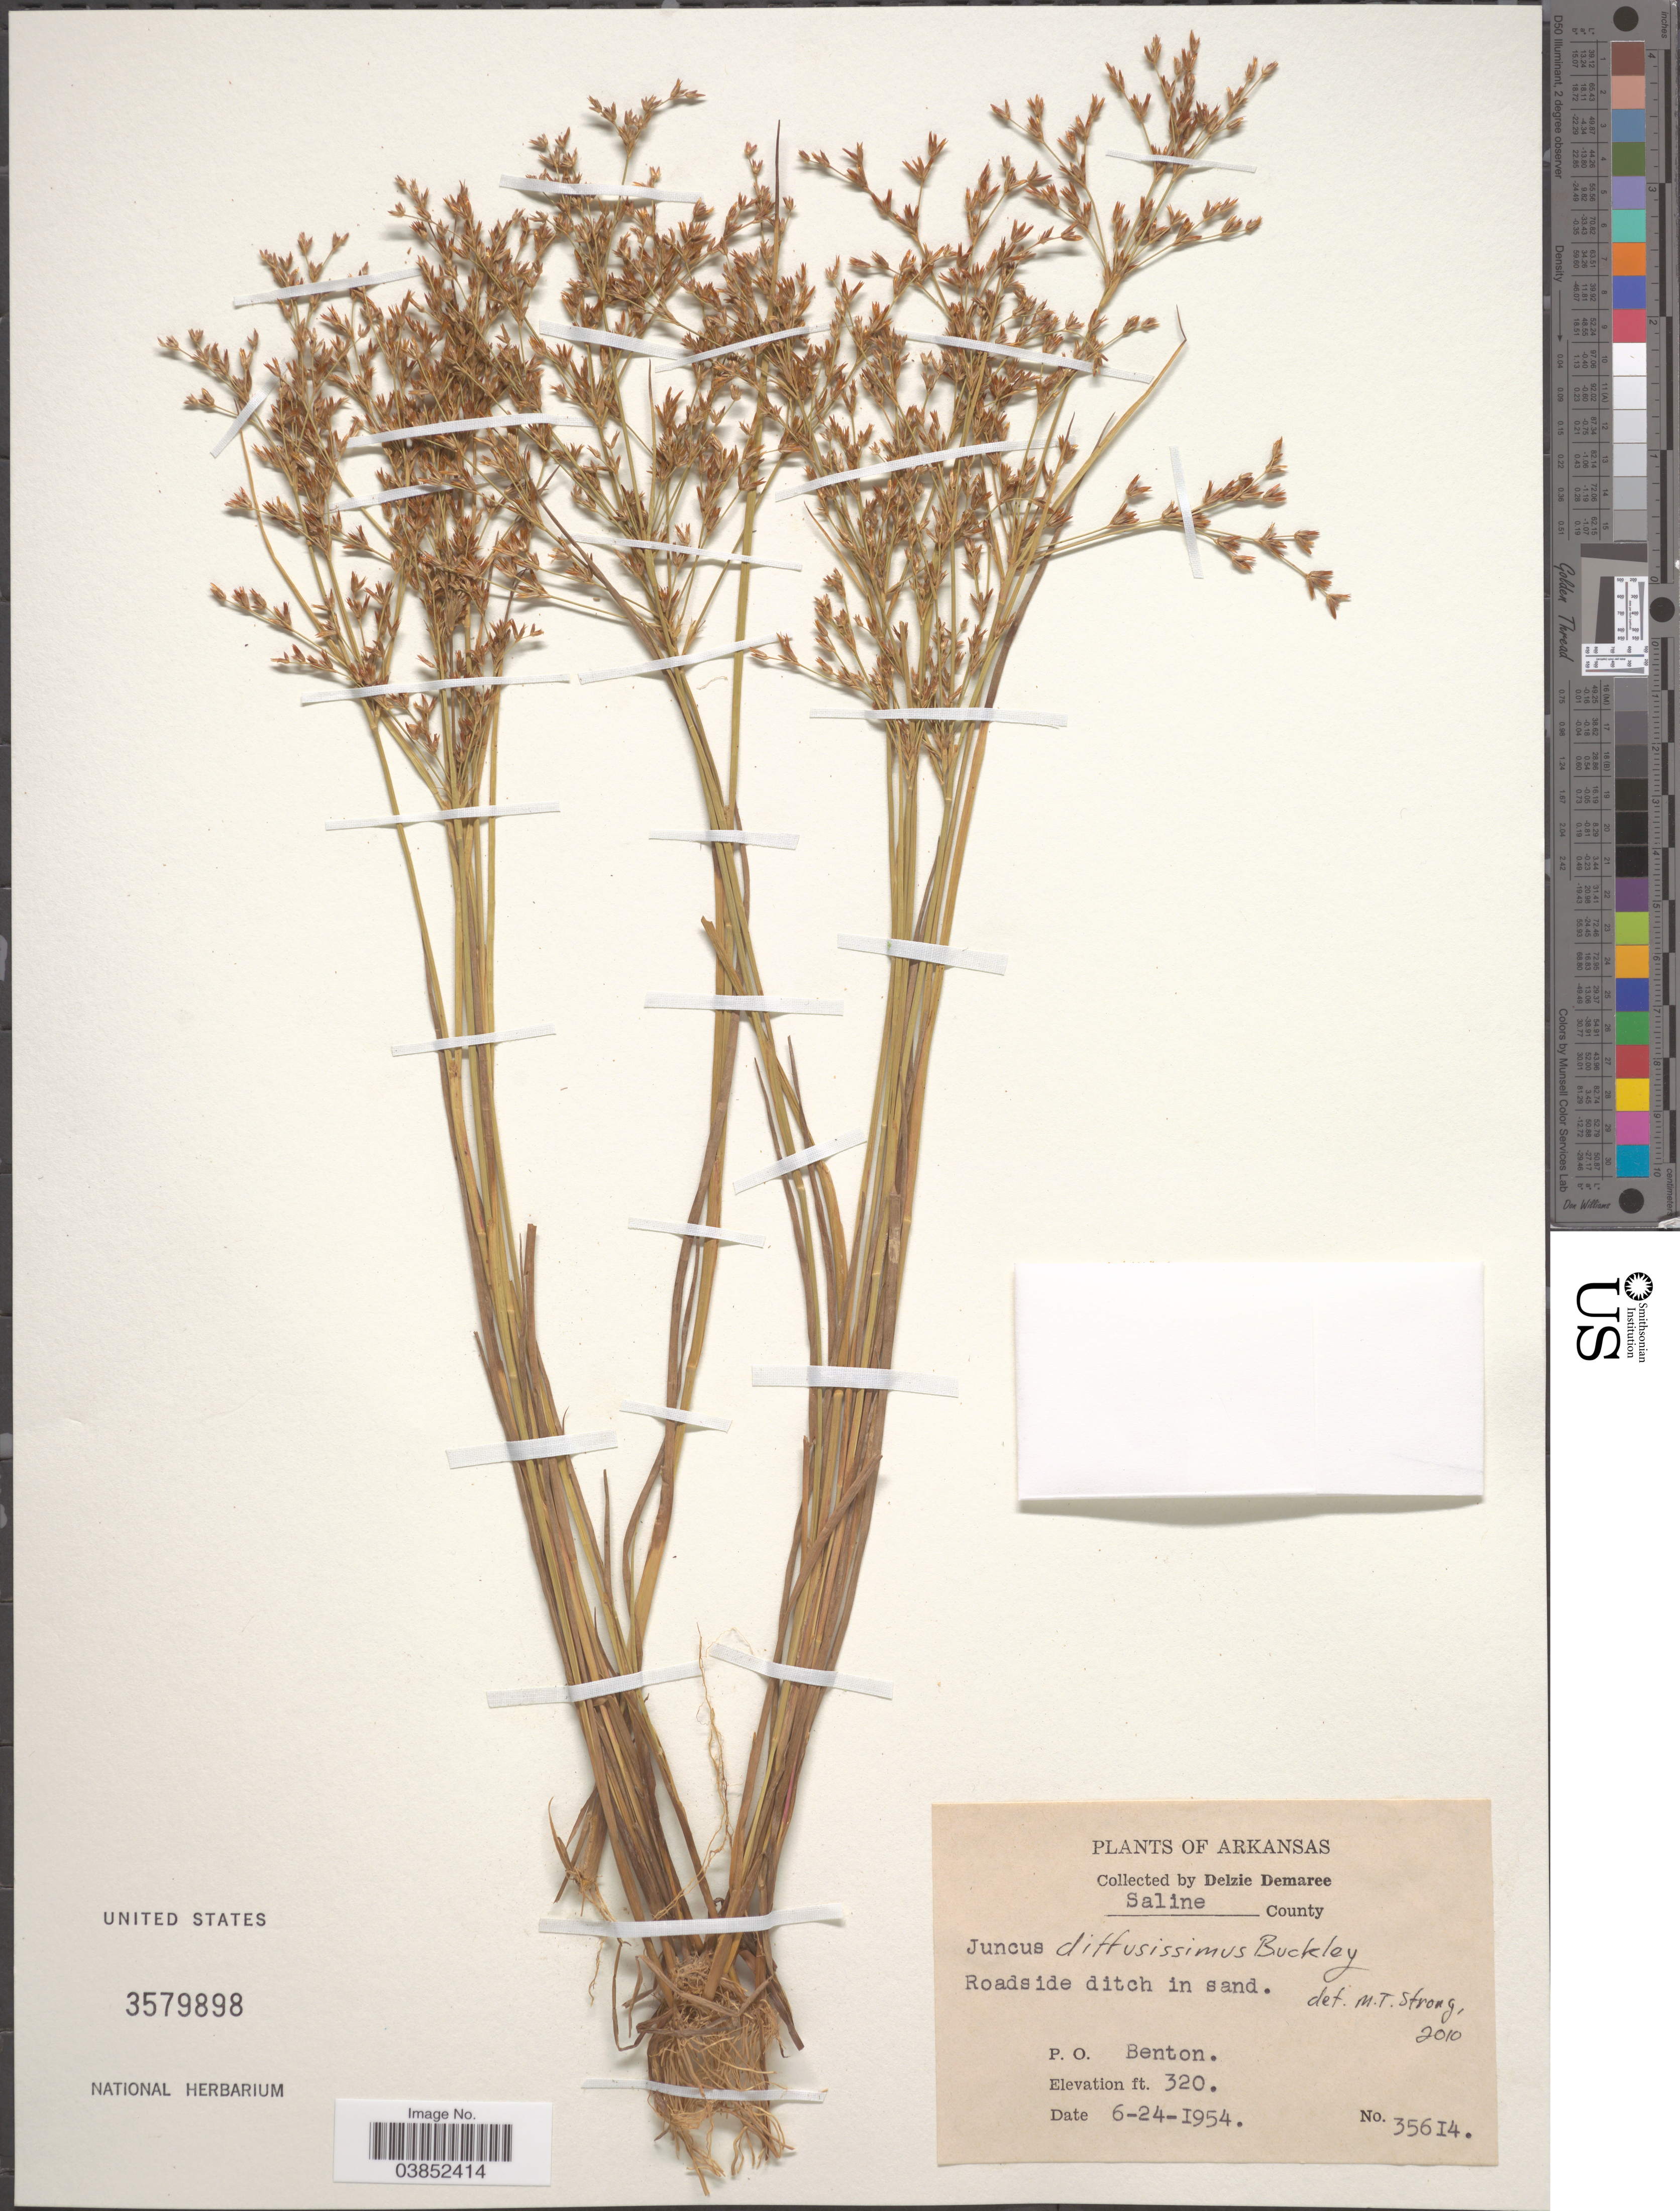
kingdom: Plantae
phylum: Tracheophyta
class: Liliopsida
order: Poales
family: Juncaceae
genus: Juncus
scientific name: Juncus diffusissimus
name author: Buckley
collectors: D. Demaree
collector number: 35614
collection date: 1954-06-24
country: United States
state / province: Arkansas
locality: Saline County. P. O. Benton.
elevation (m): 98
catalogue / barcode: US 3579898